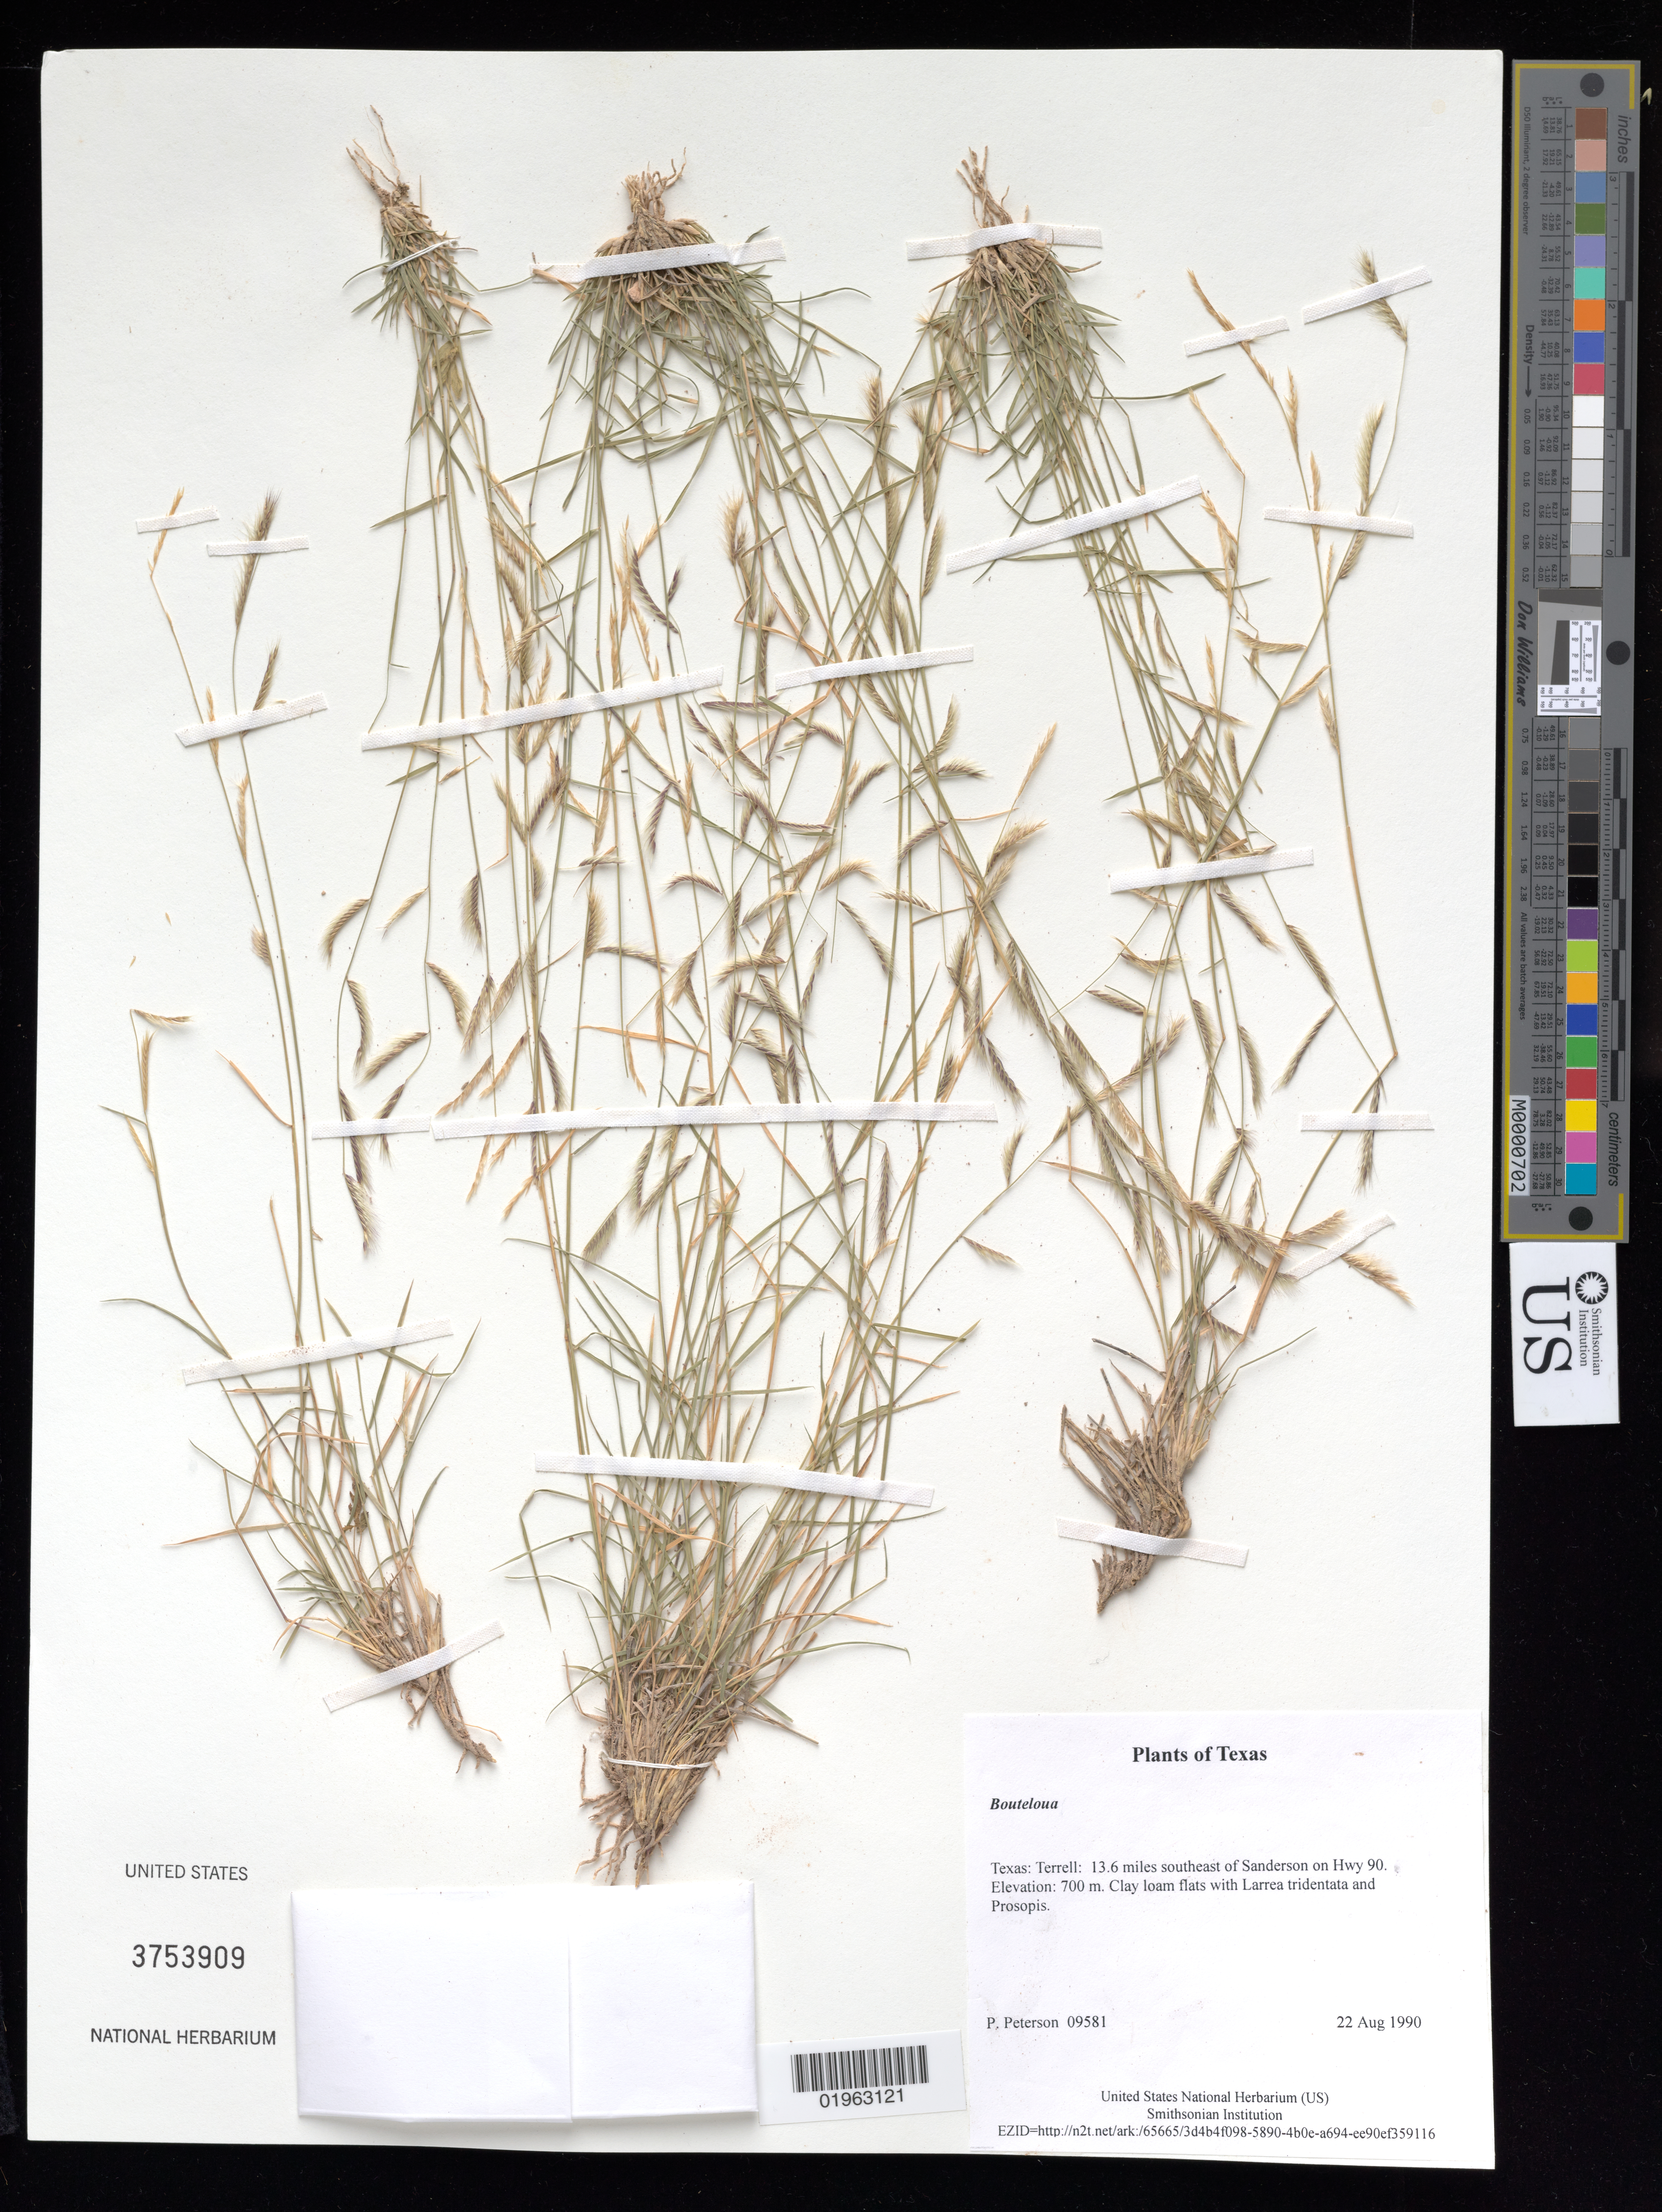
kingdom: Plantae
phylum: Tracheophyta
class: Liliopsida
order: Poales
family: Poaceae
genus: Bouteloua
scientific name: Bouteloua sp.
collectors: P. M. Peterson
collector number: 09581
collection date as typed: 22 Aug 1990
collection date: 1990-08-22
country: United States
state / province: Texas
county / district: Terrell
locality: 13.6 miles southeast of Sanderson on Hwy 90.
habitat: Clay loam flats with Larrea tridentata and Prosopis.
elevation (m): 700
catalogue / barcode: US 3753909